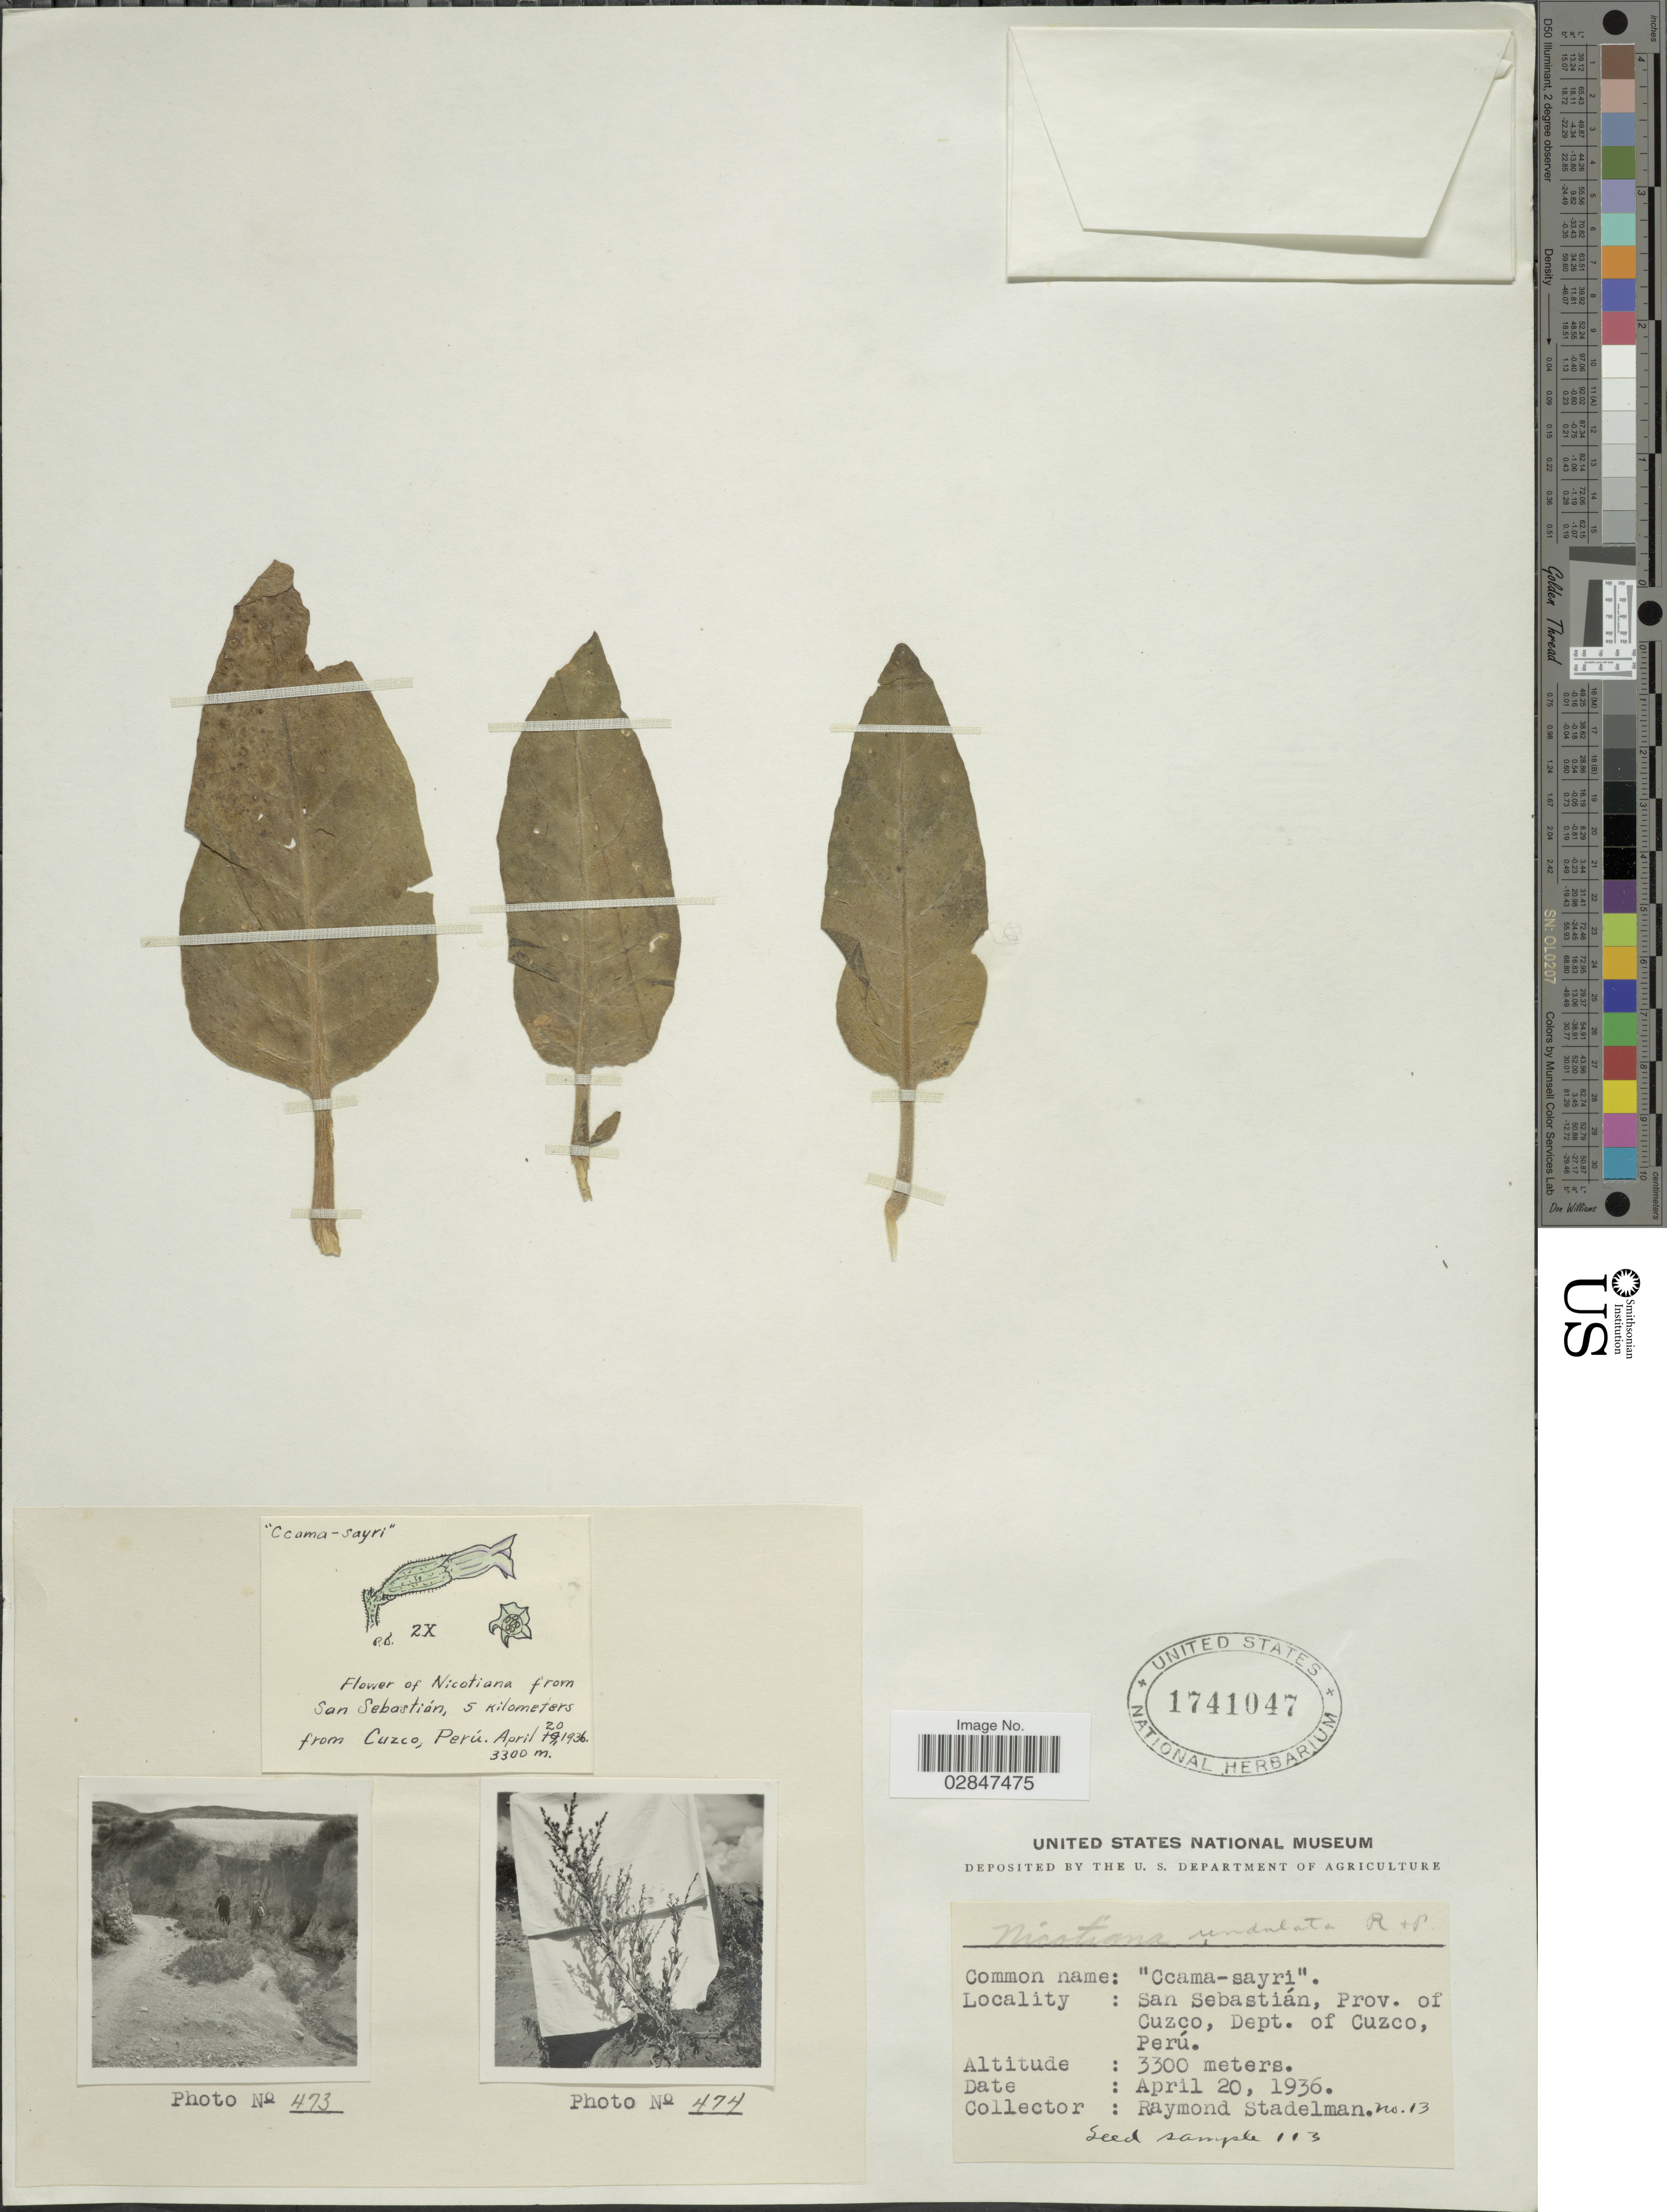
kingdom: Plantae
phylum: Tracheophyta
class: Magnoliopsida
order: Solanales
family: Solanaceae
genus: Nicotiana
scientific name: Nicotiana undulata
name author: Ruiz & Pav.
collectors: R. Stadelman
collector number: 13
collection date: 1936-04-20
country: Peru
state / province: Cusco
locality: San Sebastián, Prov. of Cuzco, Dpt. of Cuzco, Perú. 5 Kilometers from Cuzco.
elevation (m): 3300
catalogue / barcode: US 1741047